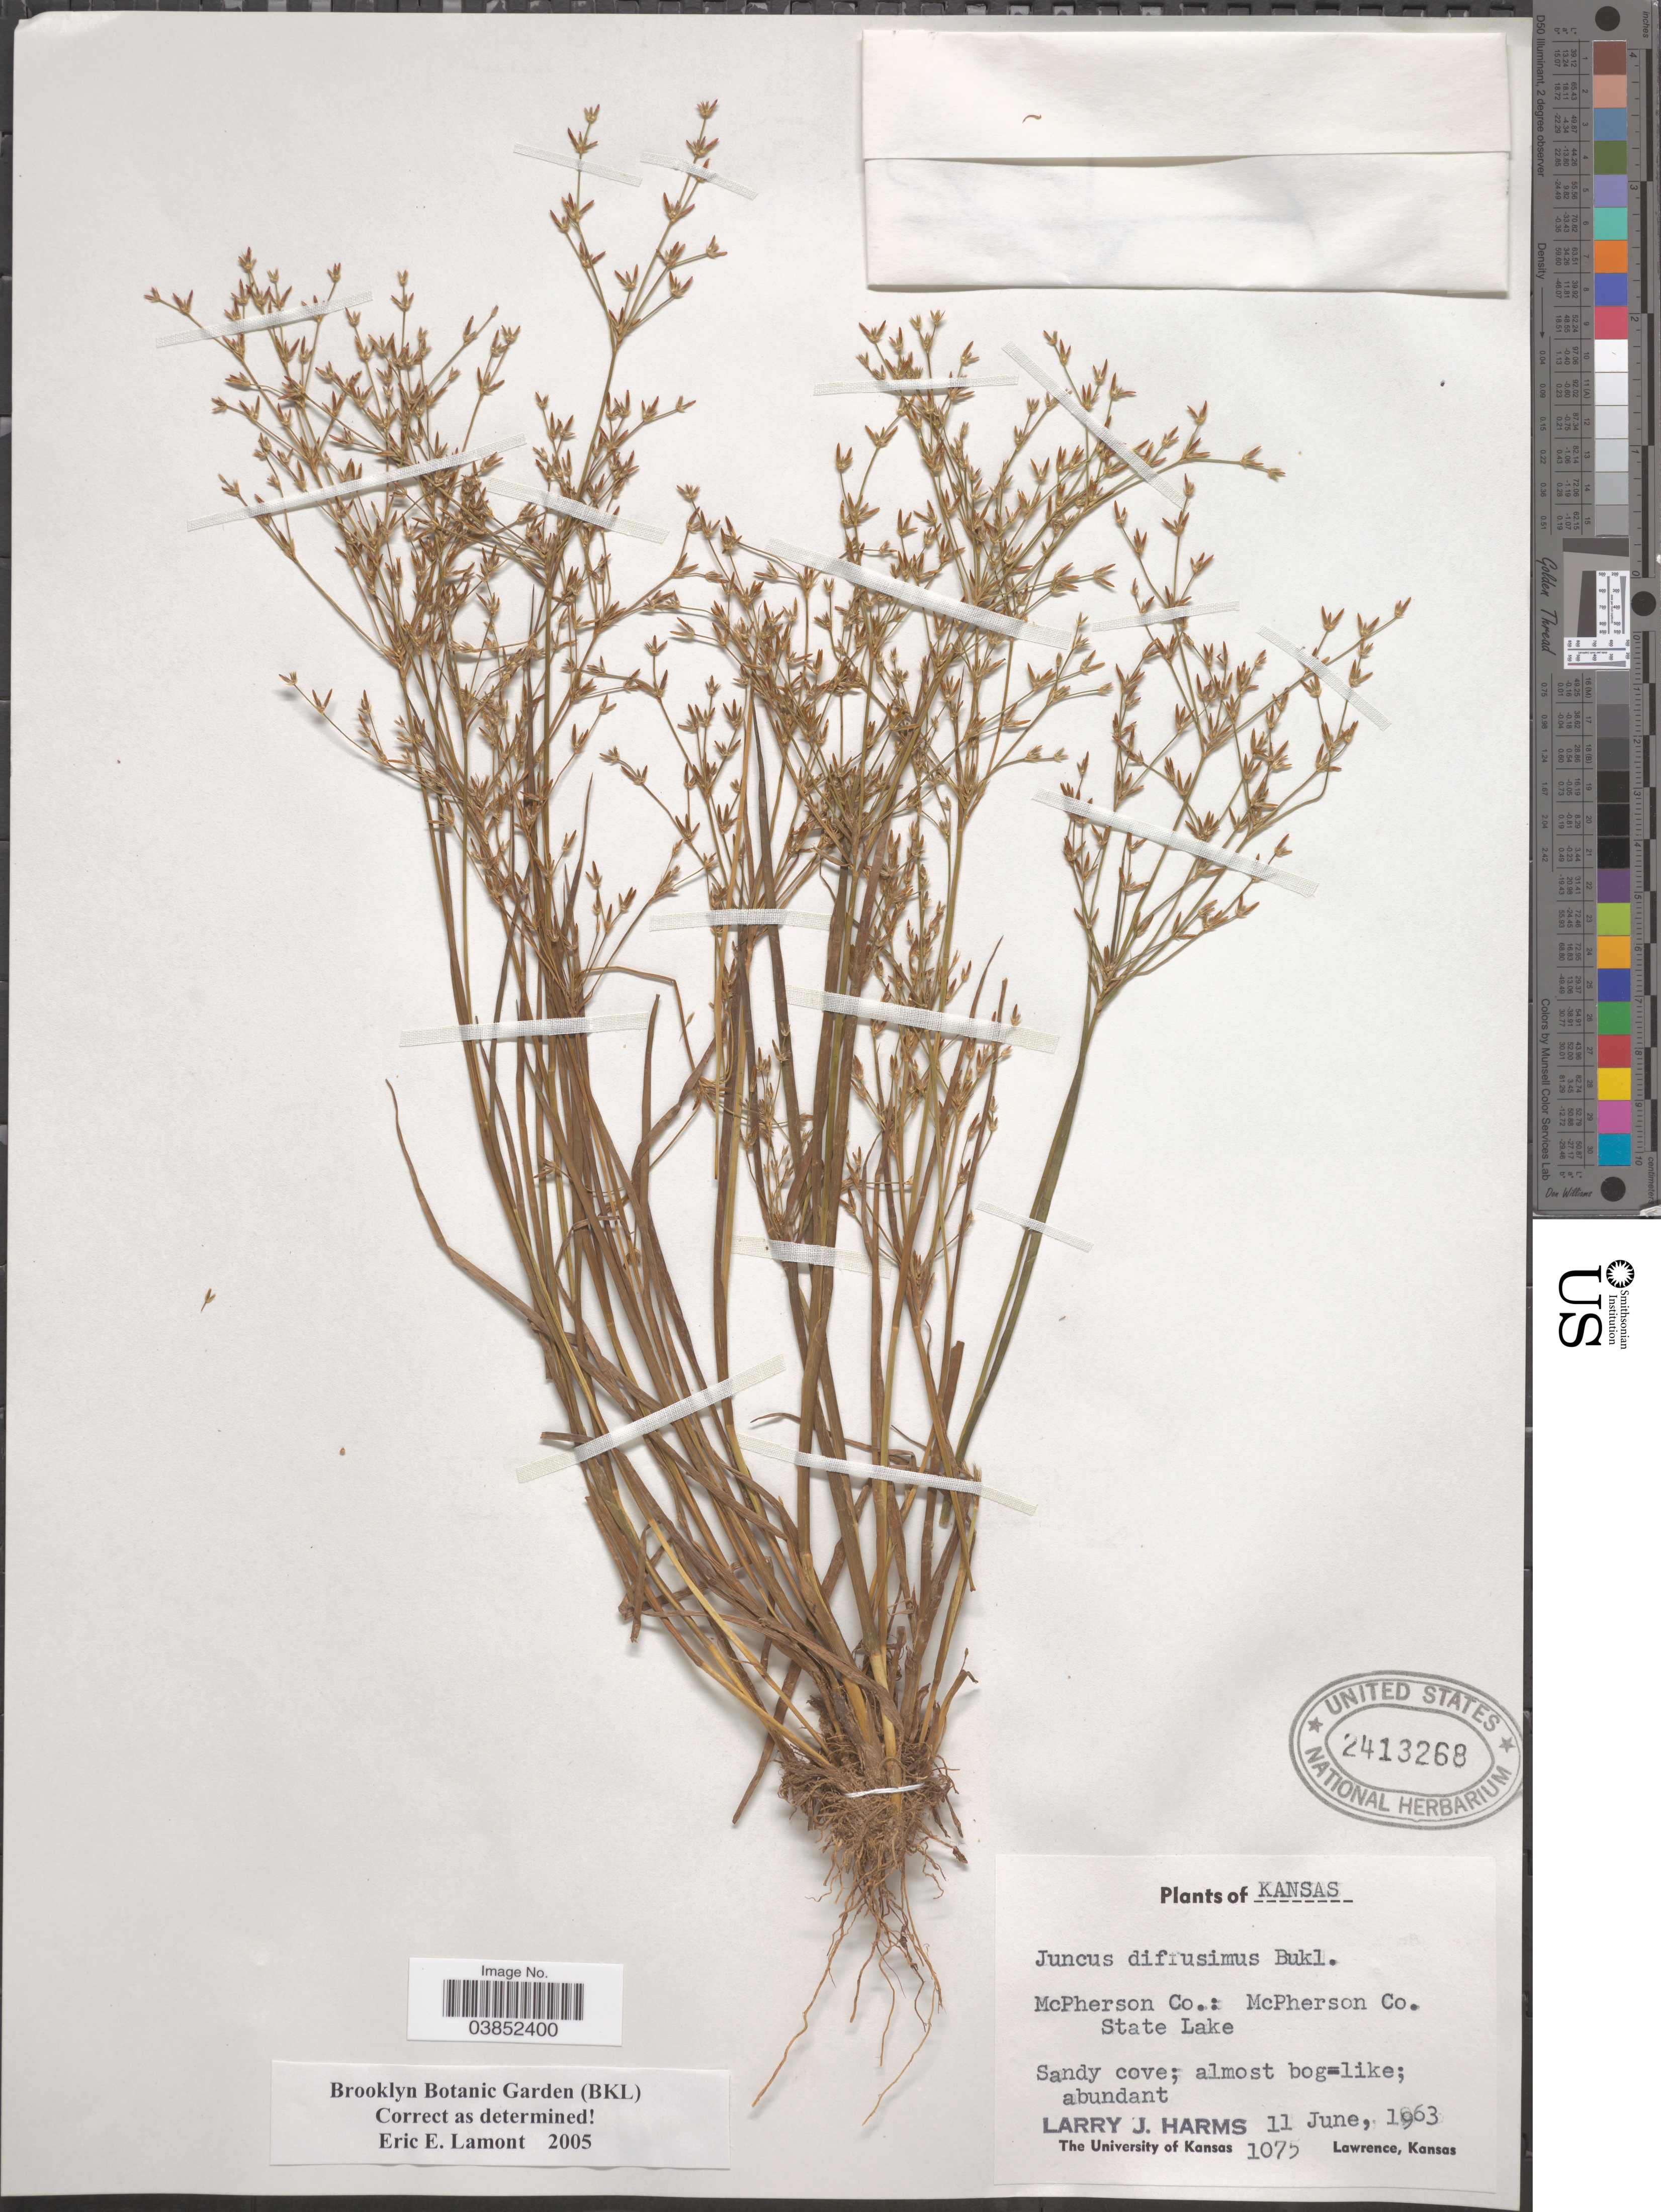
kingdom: Plantae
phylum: Tracheophyta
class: Liliopsida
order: Poales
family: Juncaceae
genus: Juncus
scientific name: Juncus diffusissimus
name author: Buckley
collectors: L. Harms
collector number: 1075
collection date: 1963-06-11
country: United States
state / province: Kansas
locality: McPherson Co.: McPherson Co. State Lake.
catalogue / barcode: US 2413268